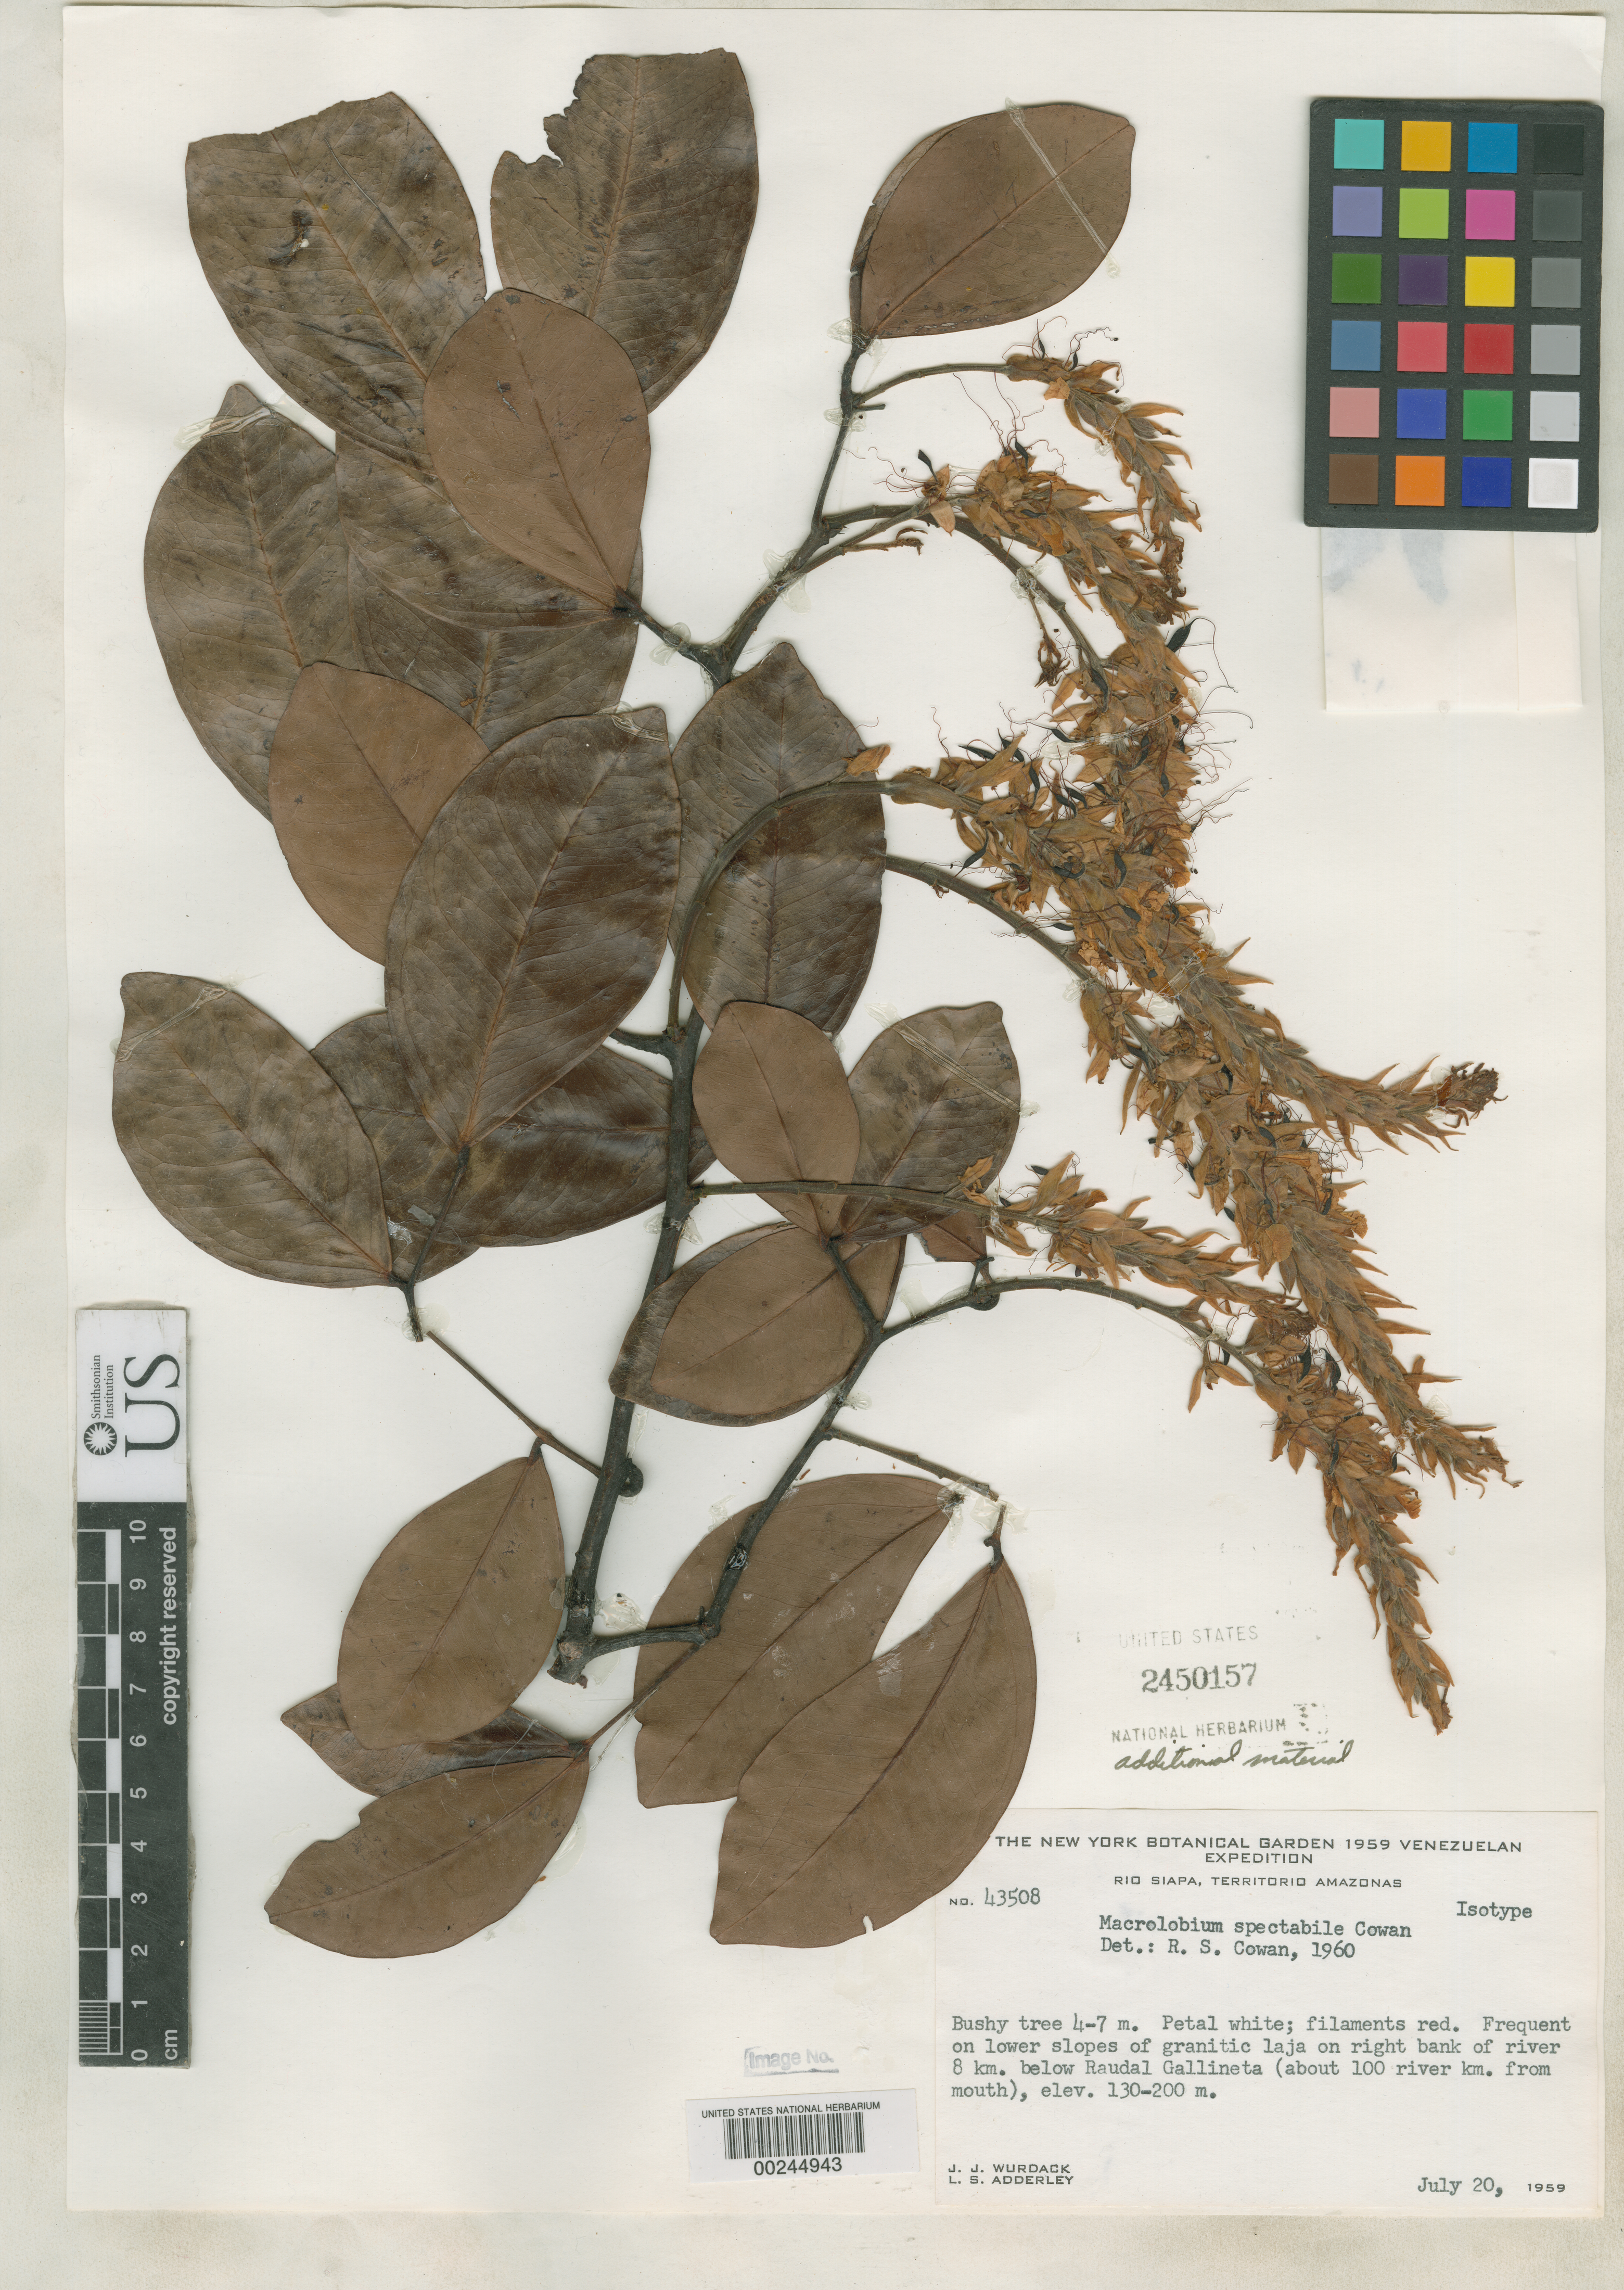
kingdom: Plantae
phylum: Tracheophyta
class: Magnoliopsida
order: Fabales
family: Fabaceae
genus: Macrolobium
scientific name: Macrolobium spectabile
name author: R.S. Cowan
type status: Isotype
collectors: J. J. Wurdack & L. S. Adderley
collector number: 43508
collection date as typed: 20 Jul 1959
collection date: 1959-07-20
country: Venezuela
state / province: Amazonas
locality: Rio Siapa, 8 km. below Raudal Gallineta.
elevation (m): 130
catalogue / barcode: US 2450157